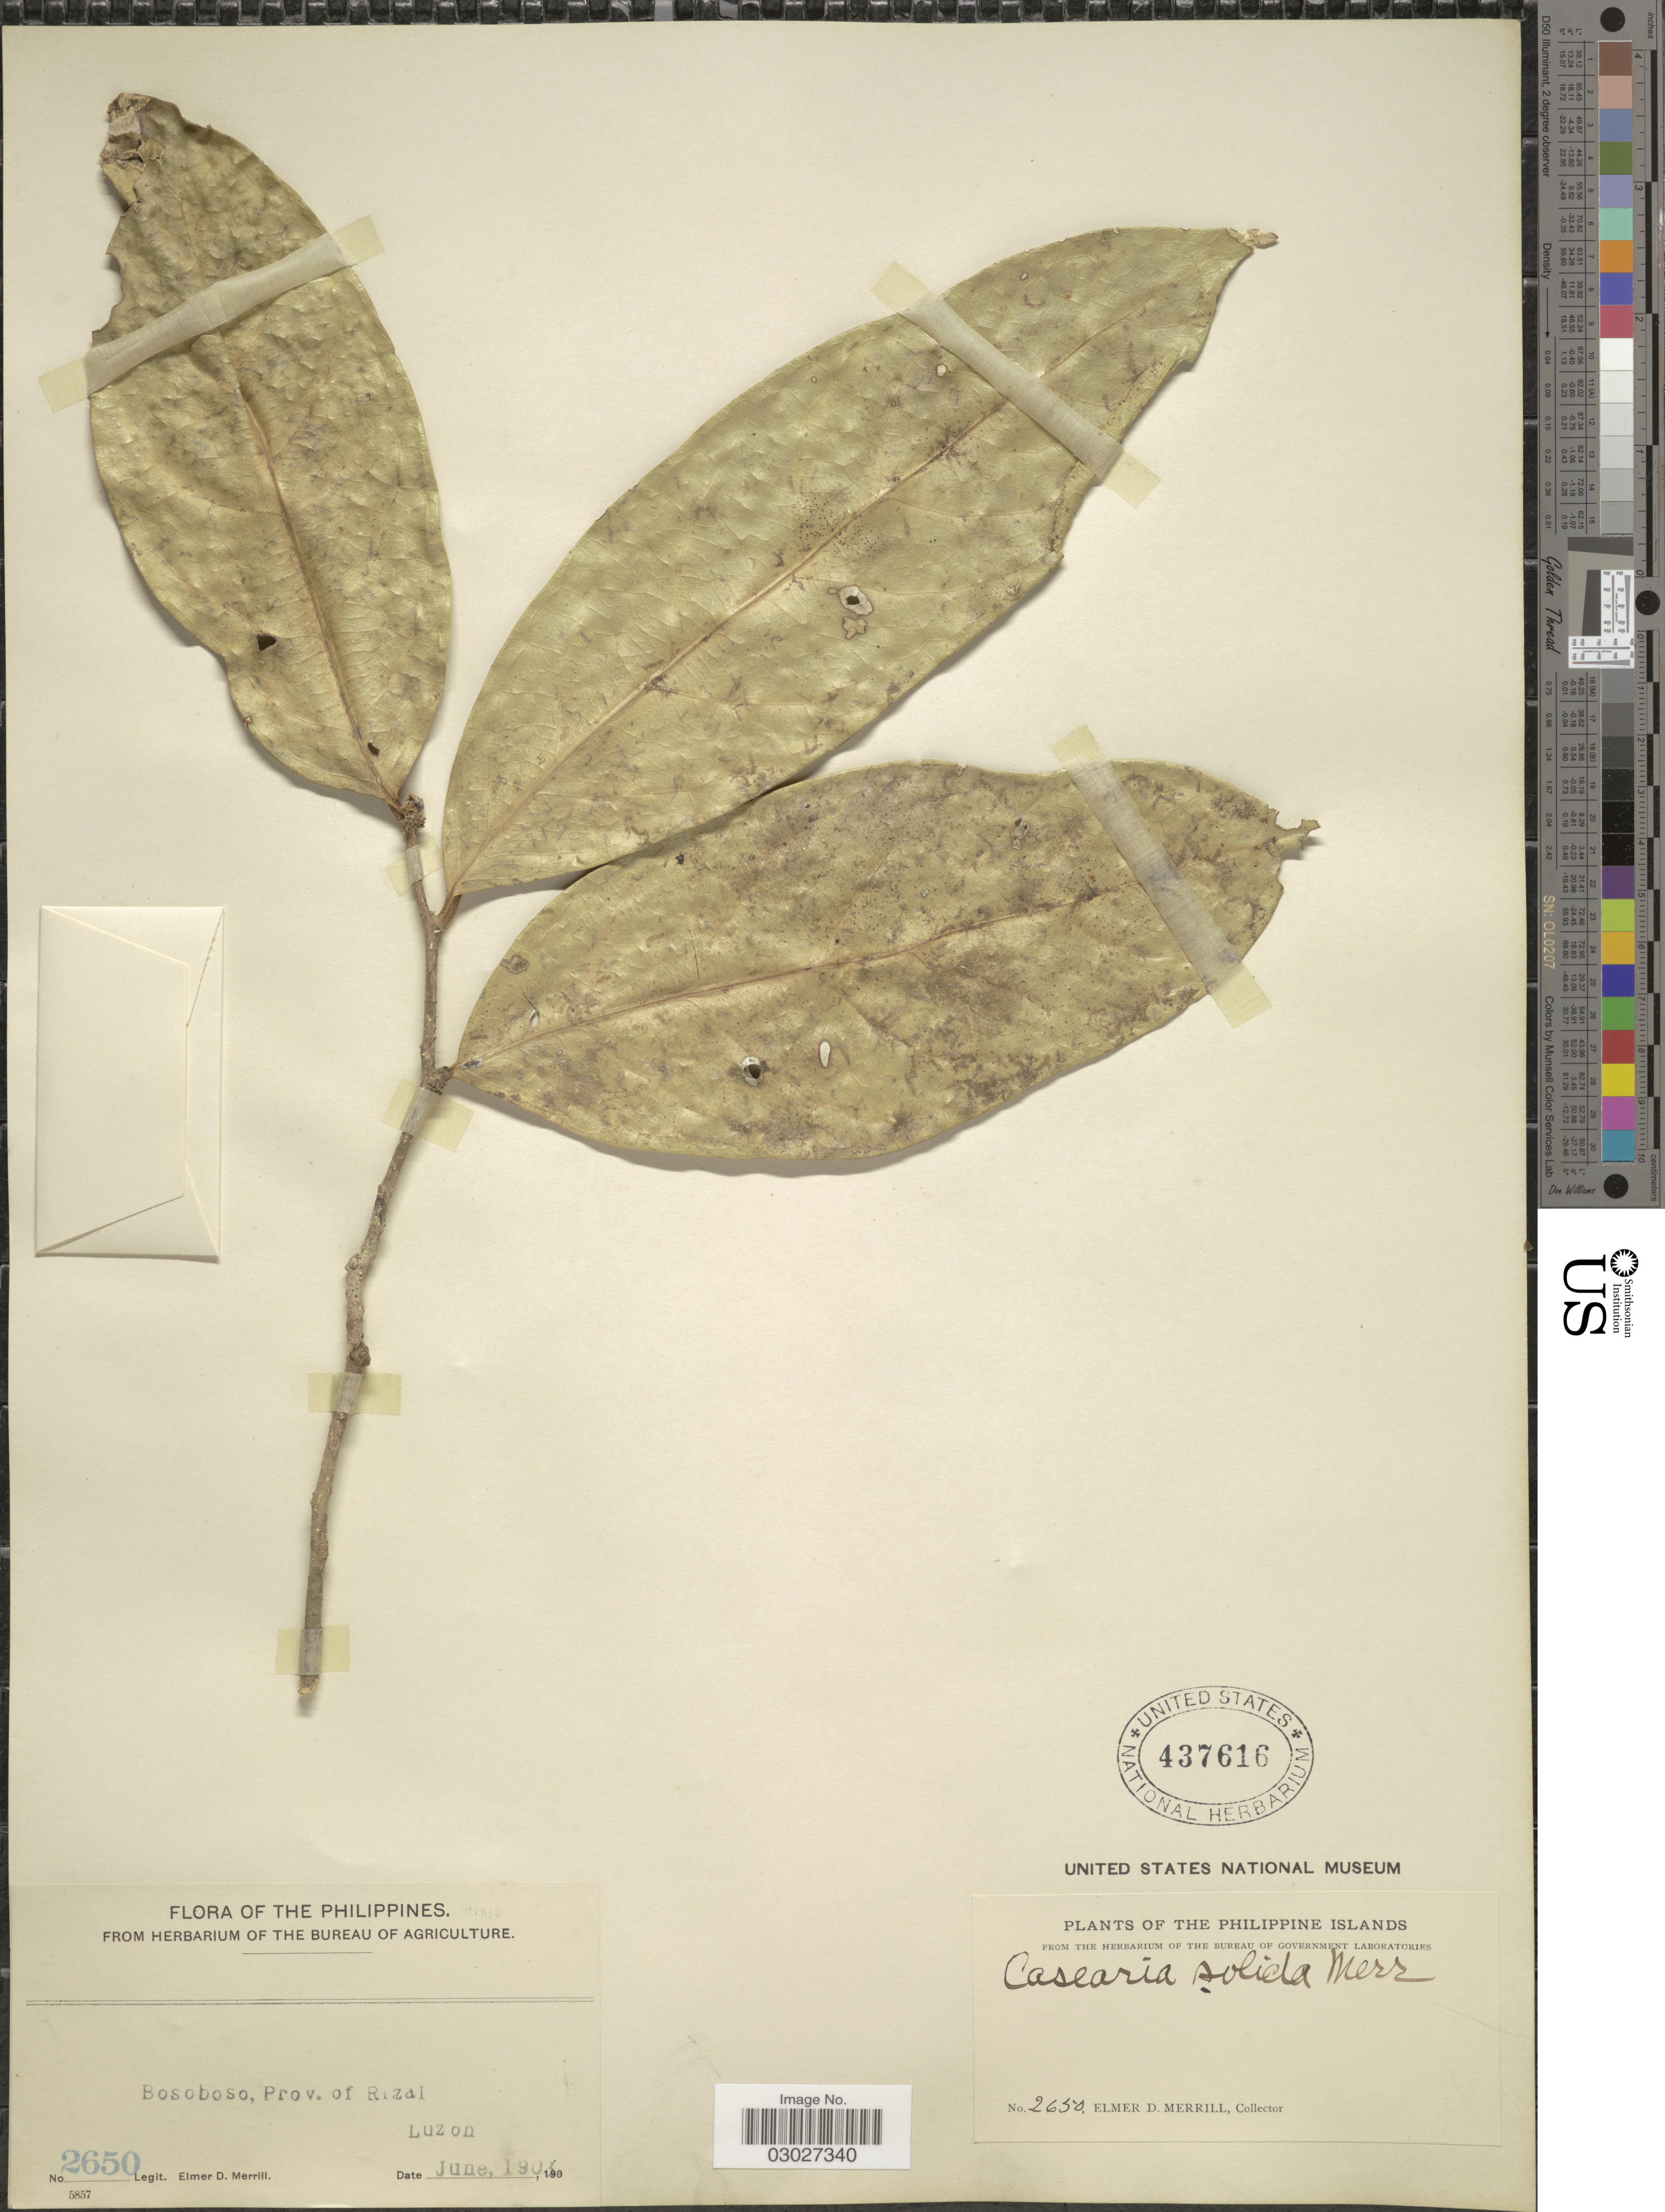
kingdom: Plantae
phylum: Tracheophyta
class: Magnoliopsida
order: Malpighiales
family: Salicaceae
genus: Casearia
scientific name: Casearia trivalvis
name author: (Blanco) Merr.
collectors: E. D. Merrill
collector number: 2650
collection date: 1903-06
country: Philippines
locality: The Philippine Islands, Bosoboso, Prov. of Rizal, Luzon.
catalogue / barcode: US 437616